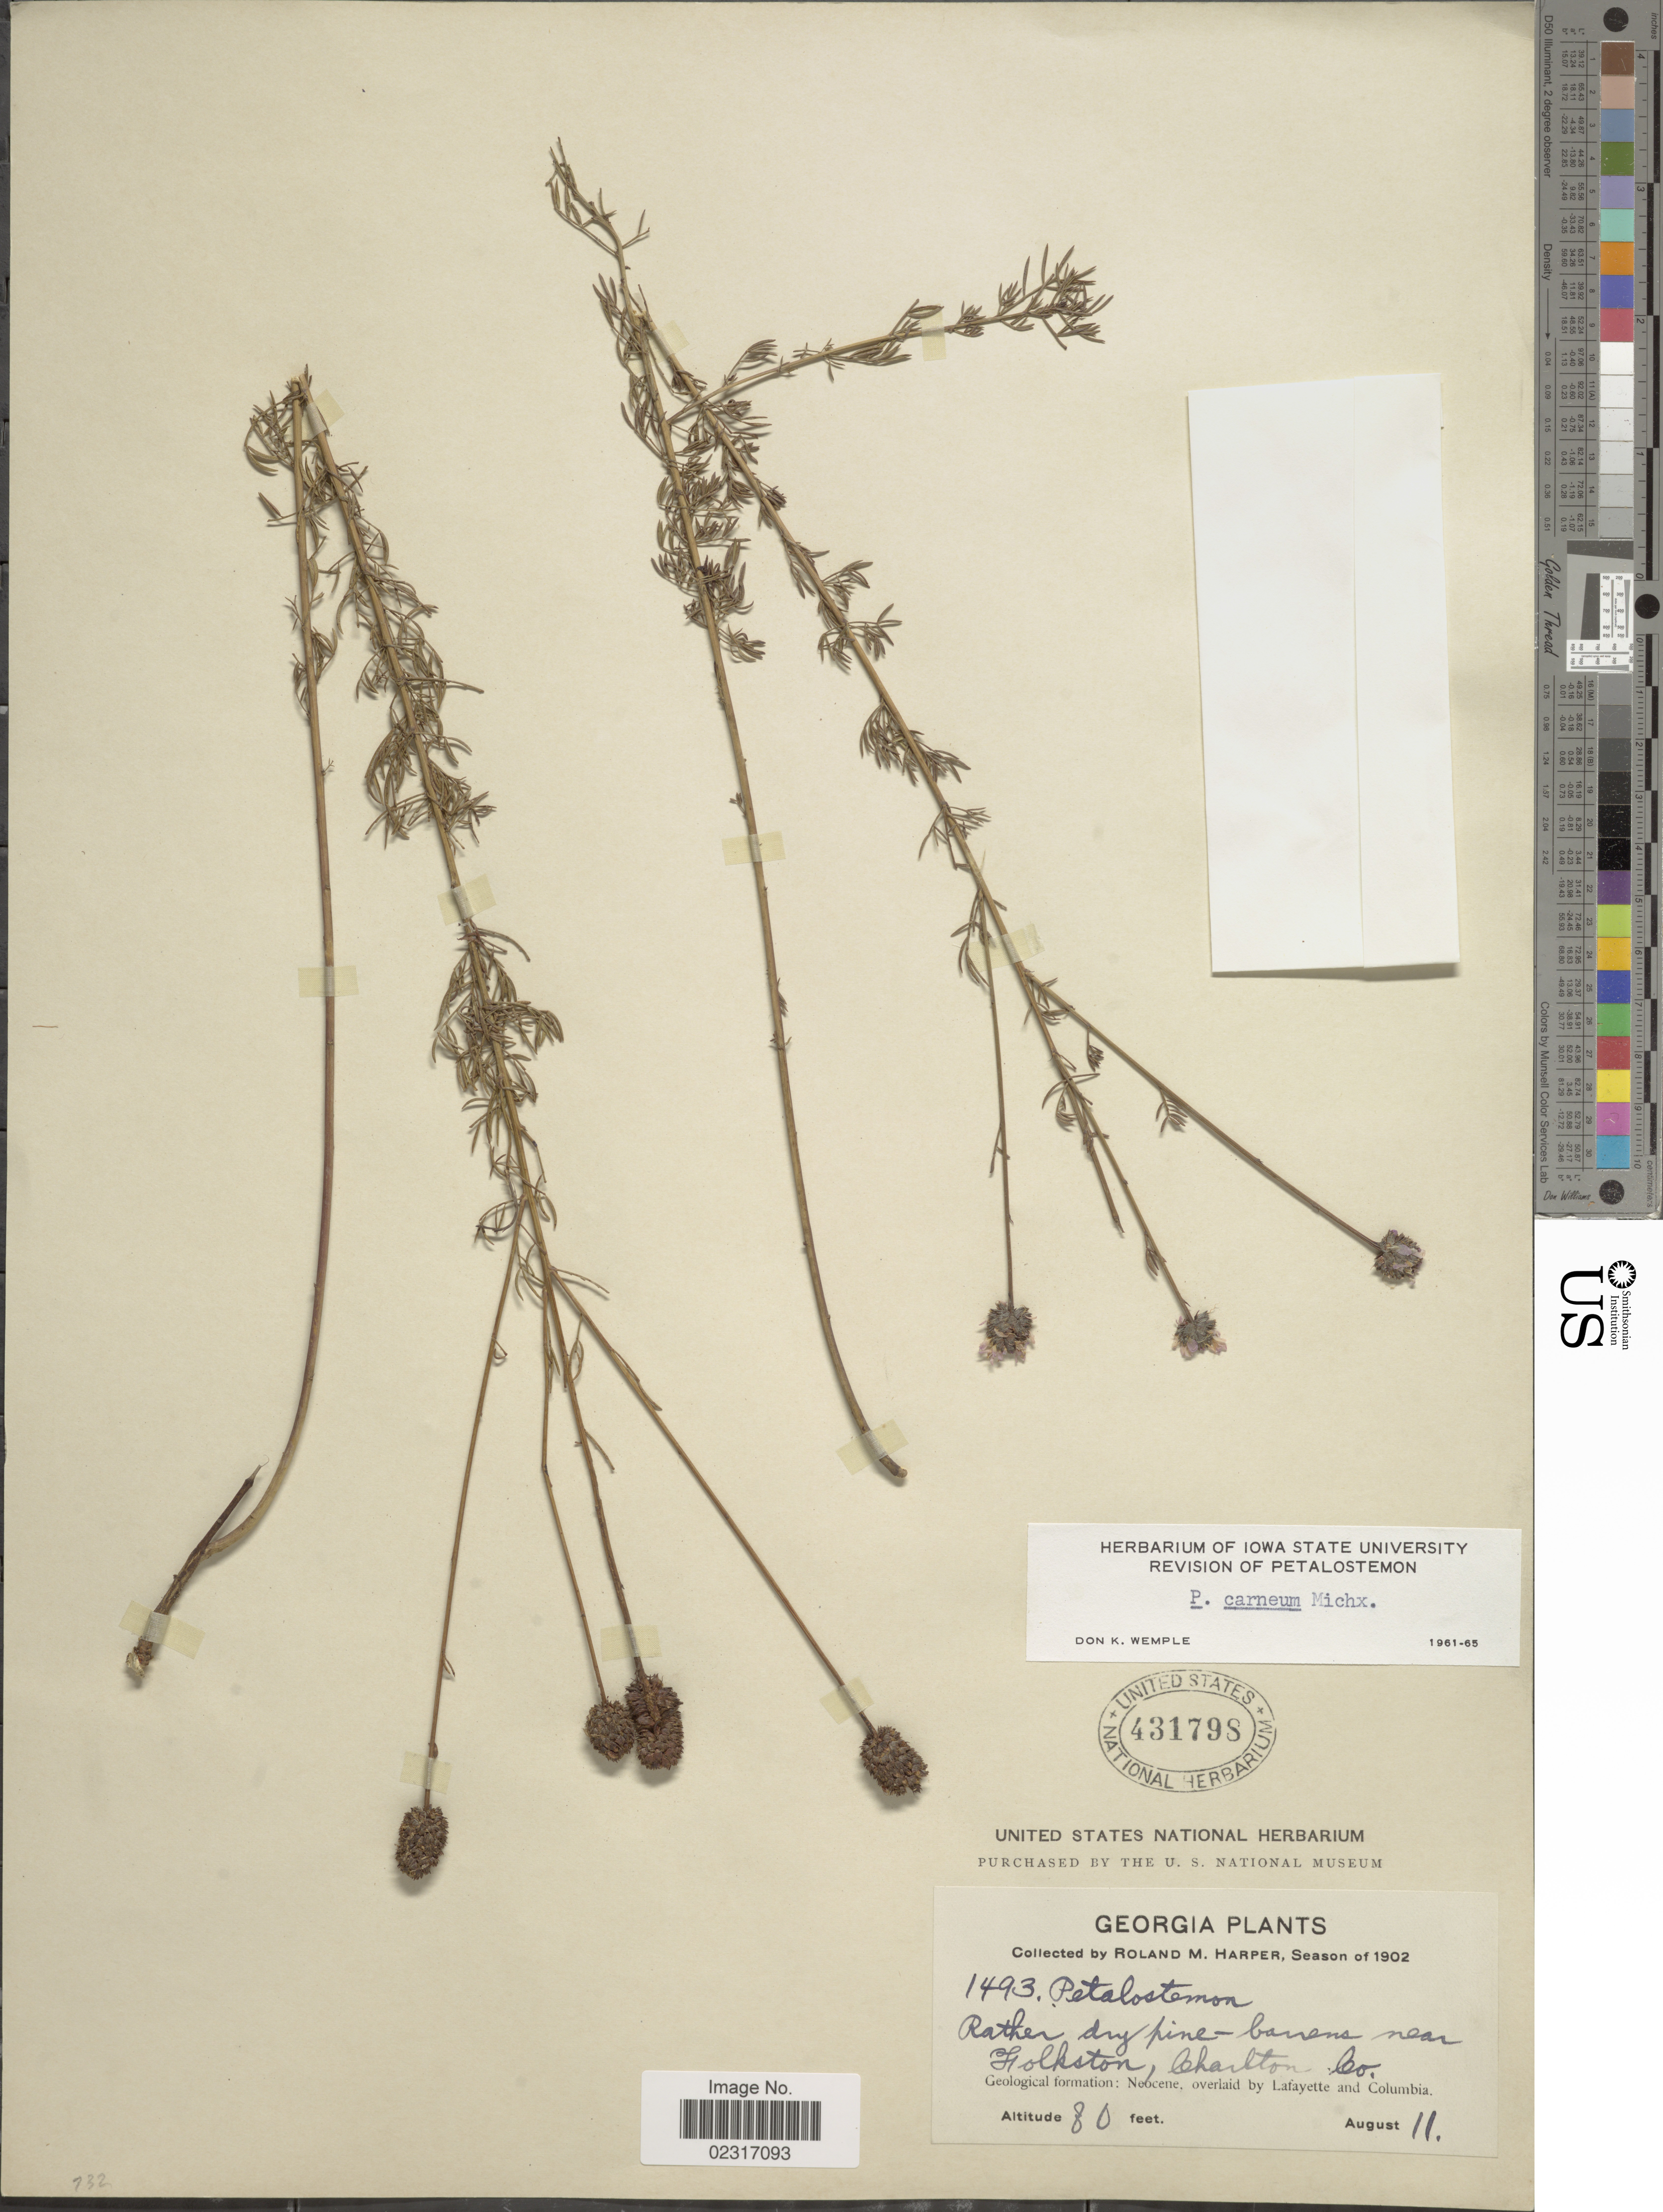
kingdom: Plantae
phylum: Tracheophyta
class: Magnoliopsida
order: Fabales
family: Fabaceae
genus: Dalea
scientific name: Dalea carnea var. carnea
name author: (Michx.) Poir.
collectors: R. M. Harper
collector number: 1493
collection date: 1902-08-11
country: United States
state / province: Georgia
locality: Near Holkston, Charlton Co.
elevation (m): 24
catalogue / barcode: US 431798